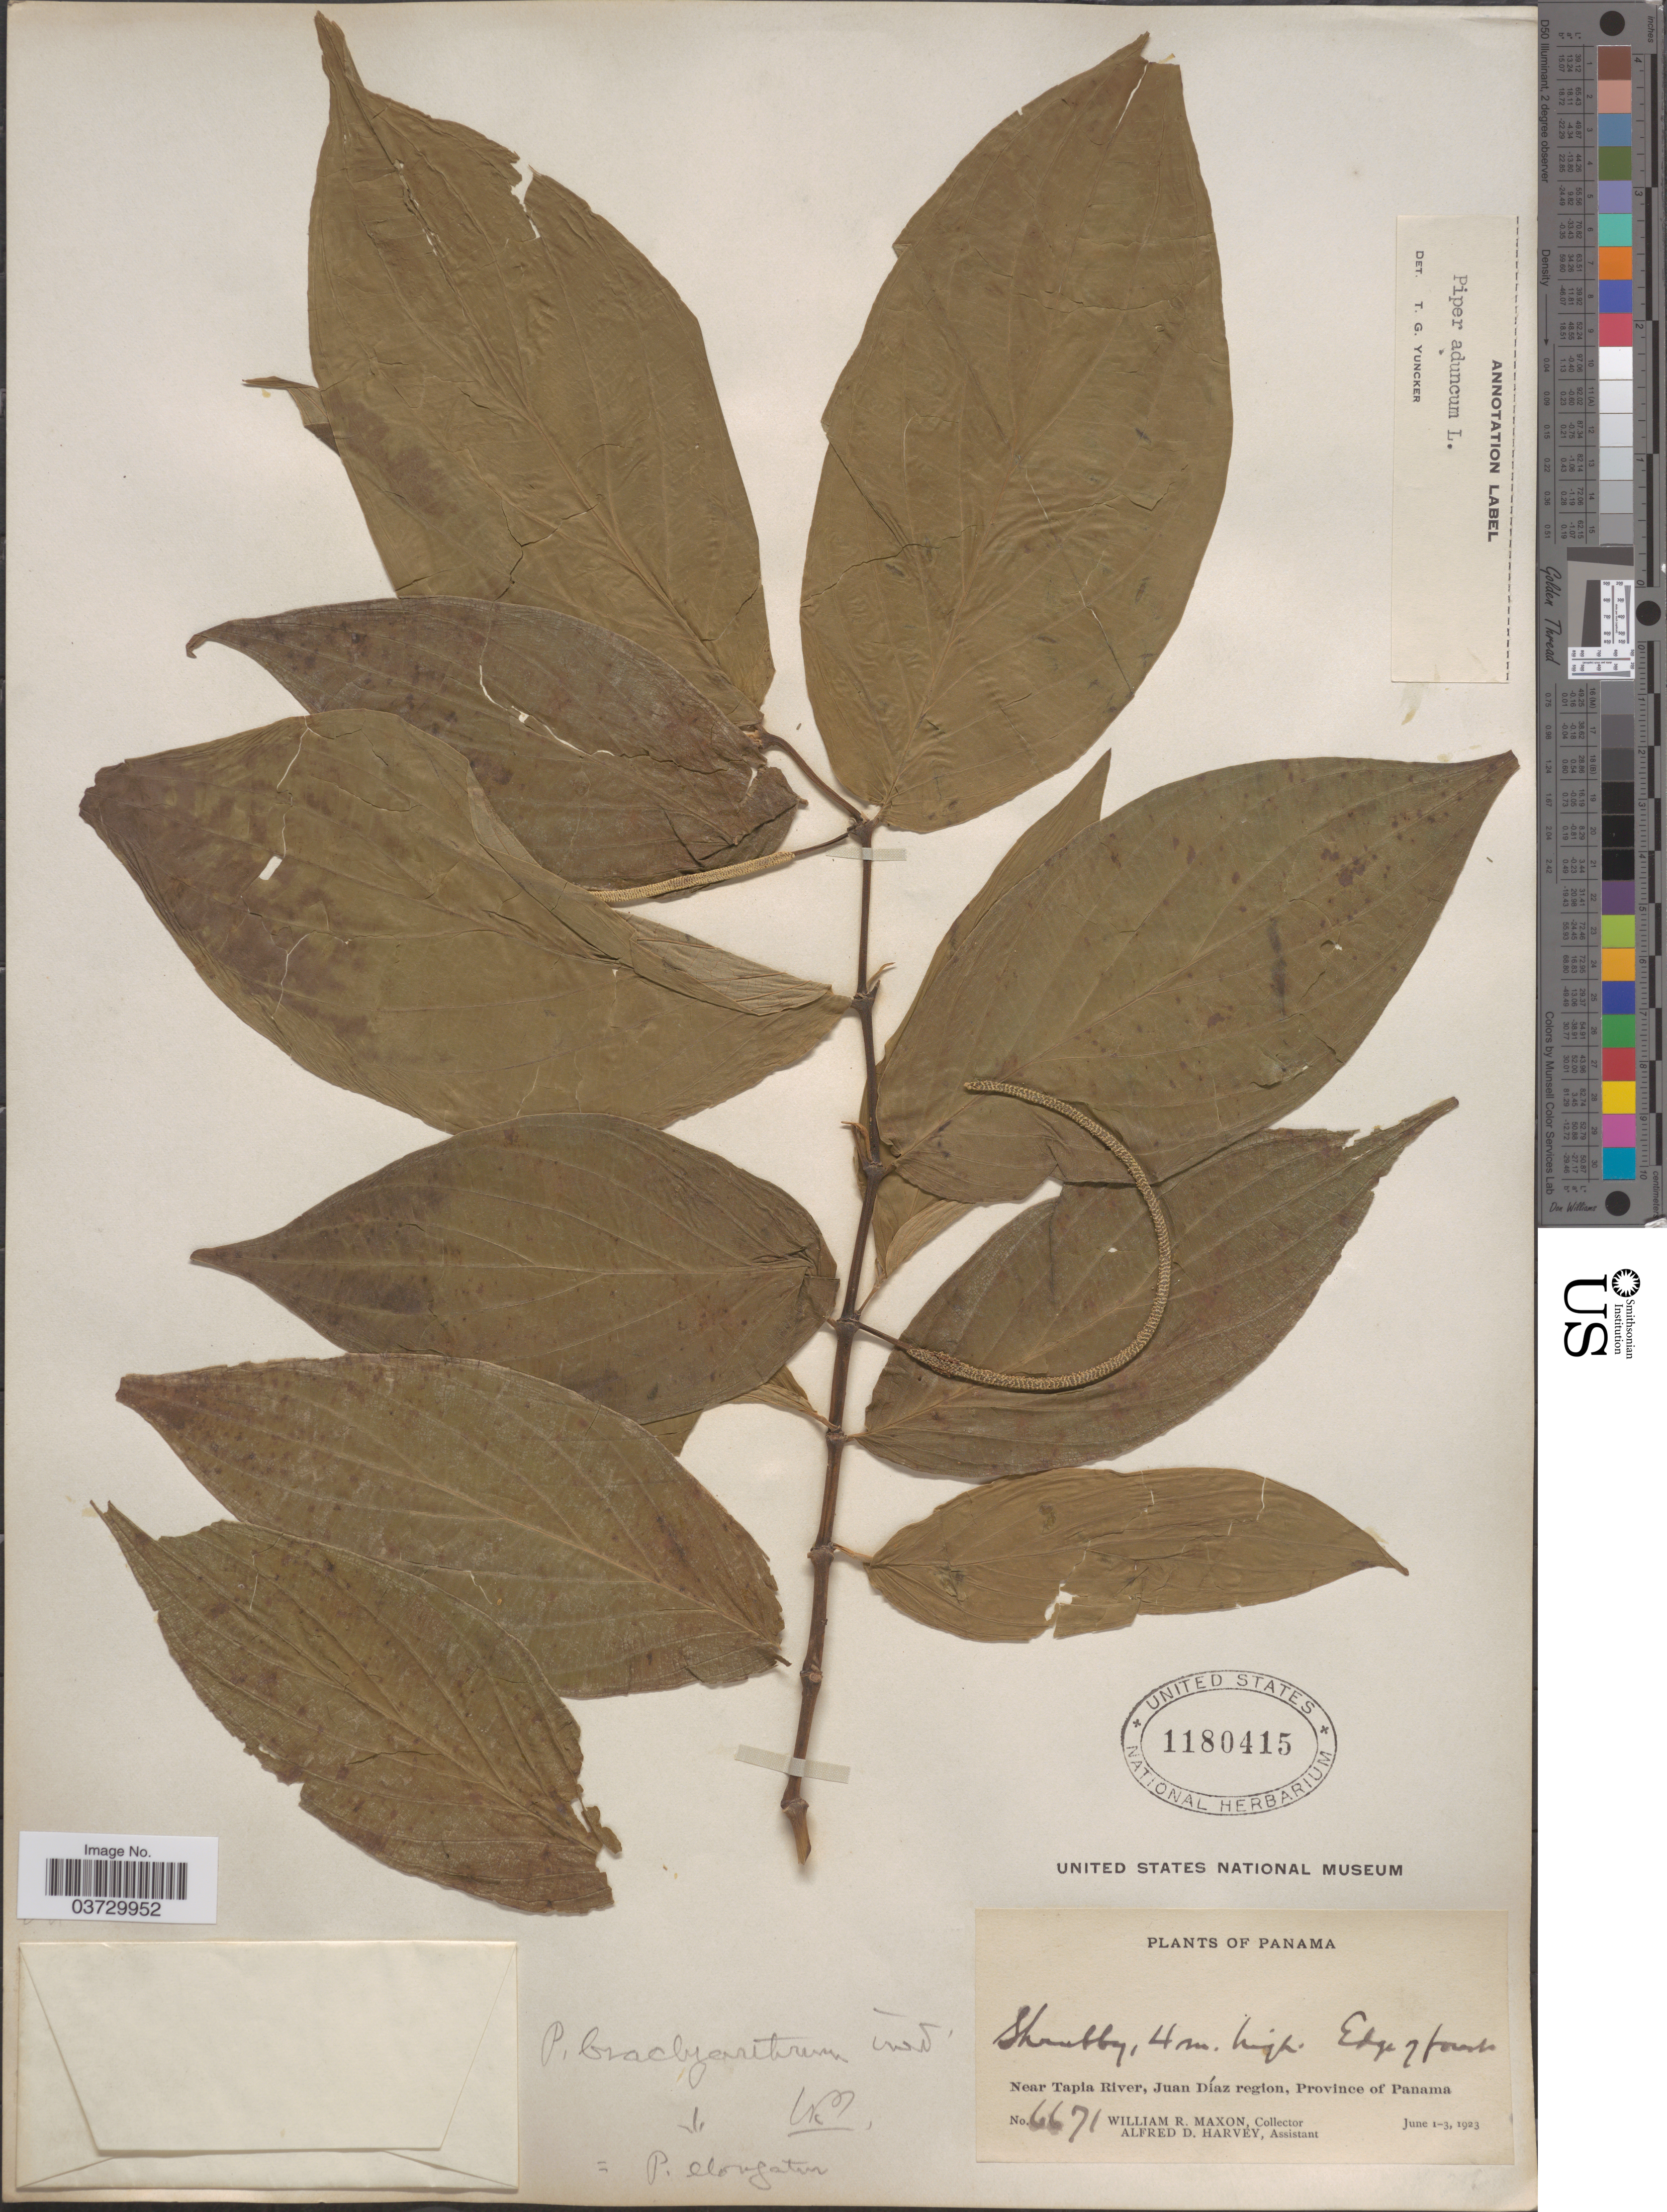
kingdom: Plantae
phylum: Tracheophyta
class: Magnoliopsida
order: Piperales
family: Piperaceae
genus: Piper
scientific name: Piper aduncum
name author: L.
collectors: W. R. Maxon & A. D. Harvey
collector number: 6671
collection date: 1923-06-01/1923-06-03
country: Panama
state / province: Panamá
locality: Near Tapia River, Juan Díaz region.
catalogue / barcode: US 1180415